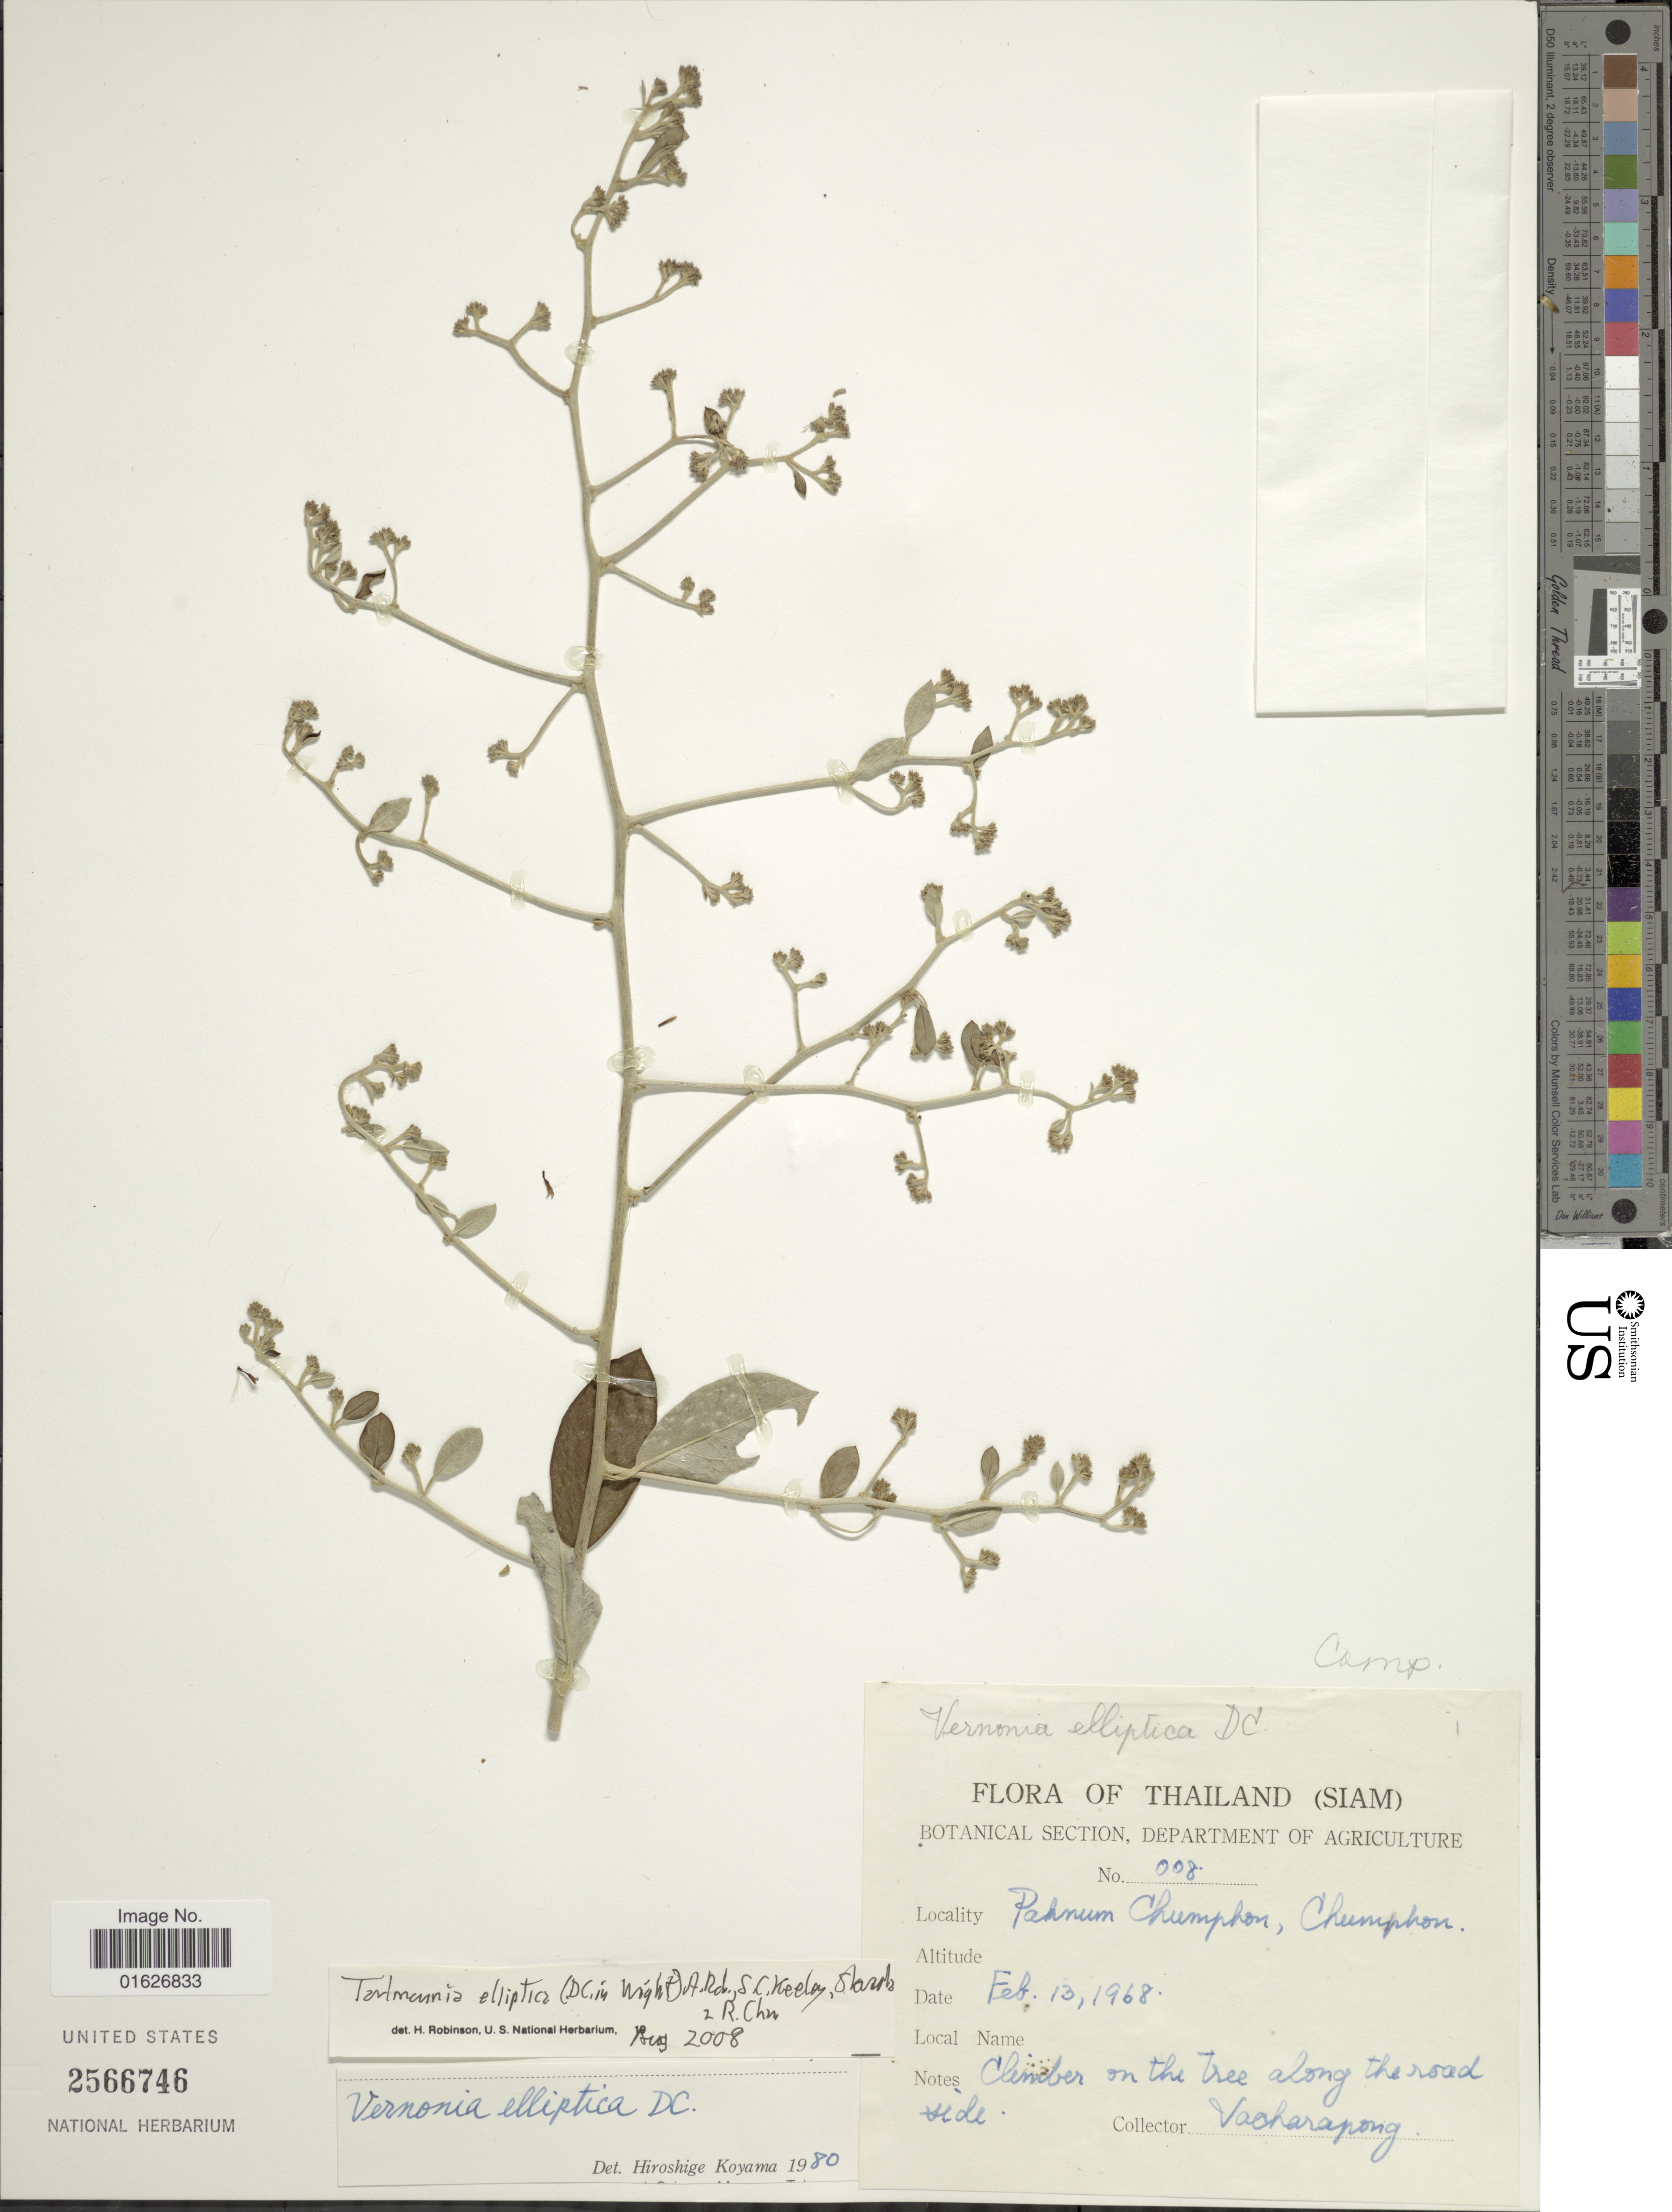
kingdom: Plantae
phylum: Tracheophyta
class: Magnoliopsida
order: Asterales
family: Asteraceae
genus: Tarlmounia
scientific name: Tarlmounia elliptica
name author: (DC.) H. Rob. et al.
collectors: Vacharapong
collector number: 008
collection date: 1968-02-13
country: Thailand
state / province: Chumpon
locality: Pahnum Chumphon.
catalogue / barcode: US 2566746